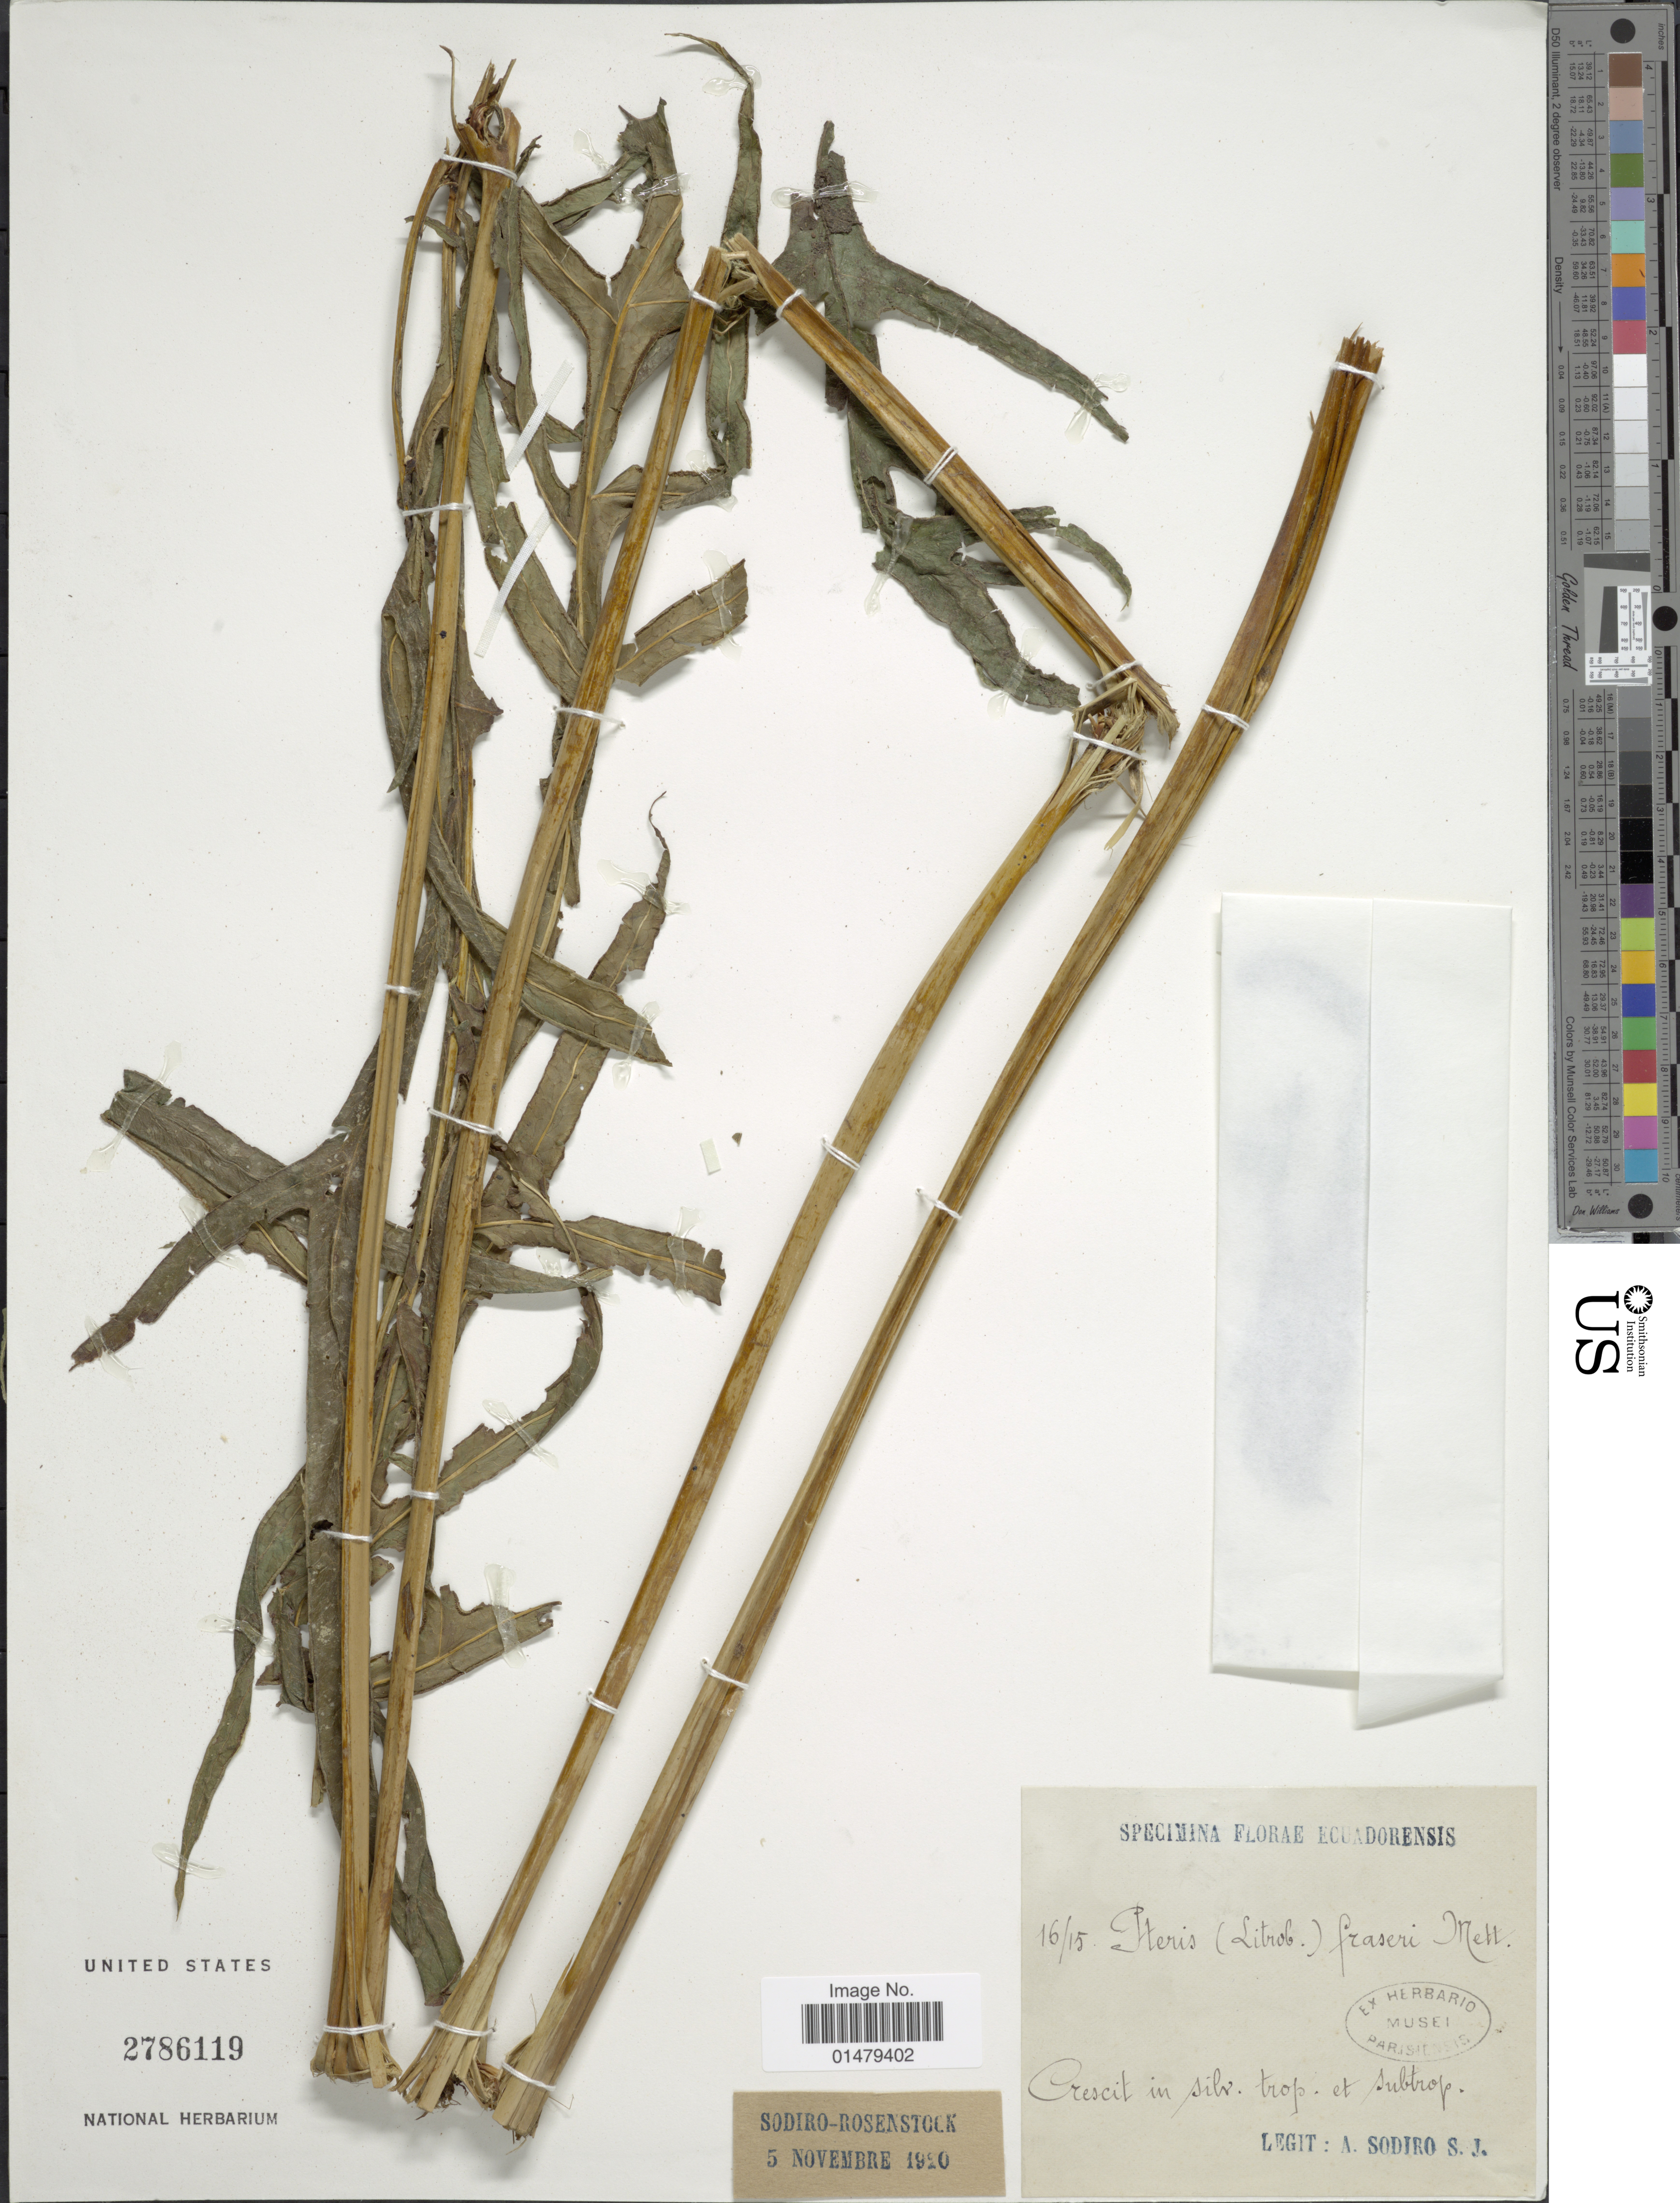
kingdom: Plantae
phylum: Tracheophyta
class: Polypodiopsida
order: Polypodiales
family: Pteridaceae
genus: Pteris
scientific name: Pteris fraseri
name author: Mett. ex Kuhn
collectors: S. Sodiro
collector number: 16/15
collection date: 1920-11-05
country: Ecuador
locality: Florae Ecuadorensis. Crescit in silv. trop. et subtrop.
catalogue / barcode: US 2786119